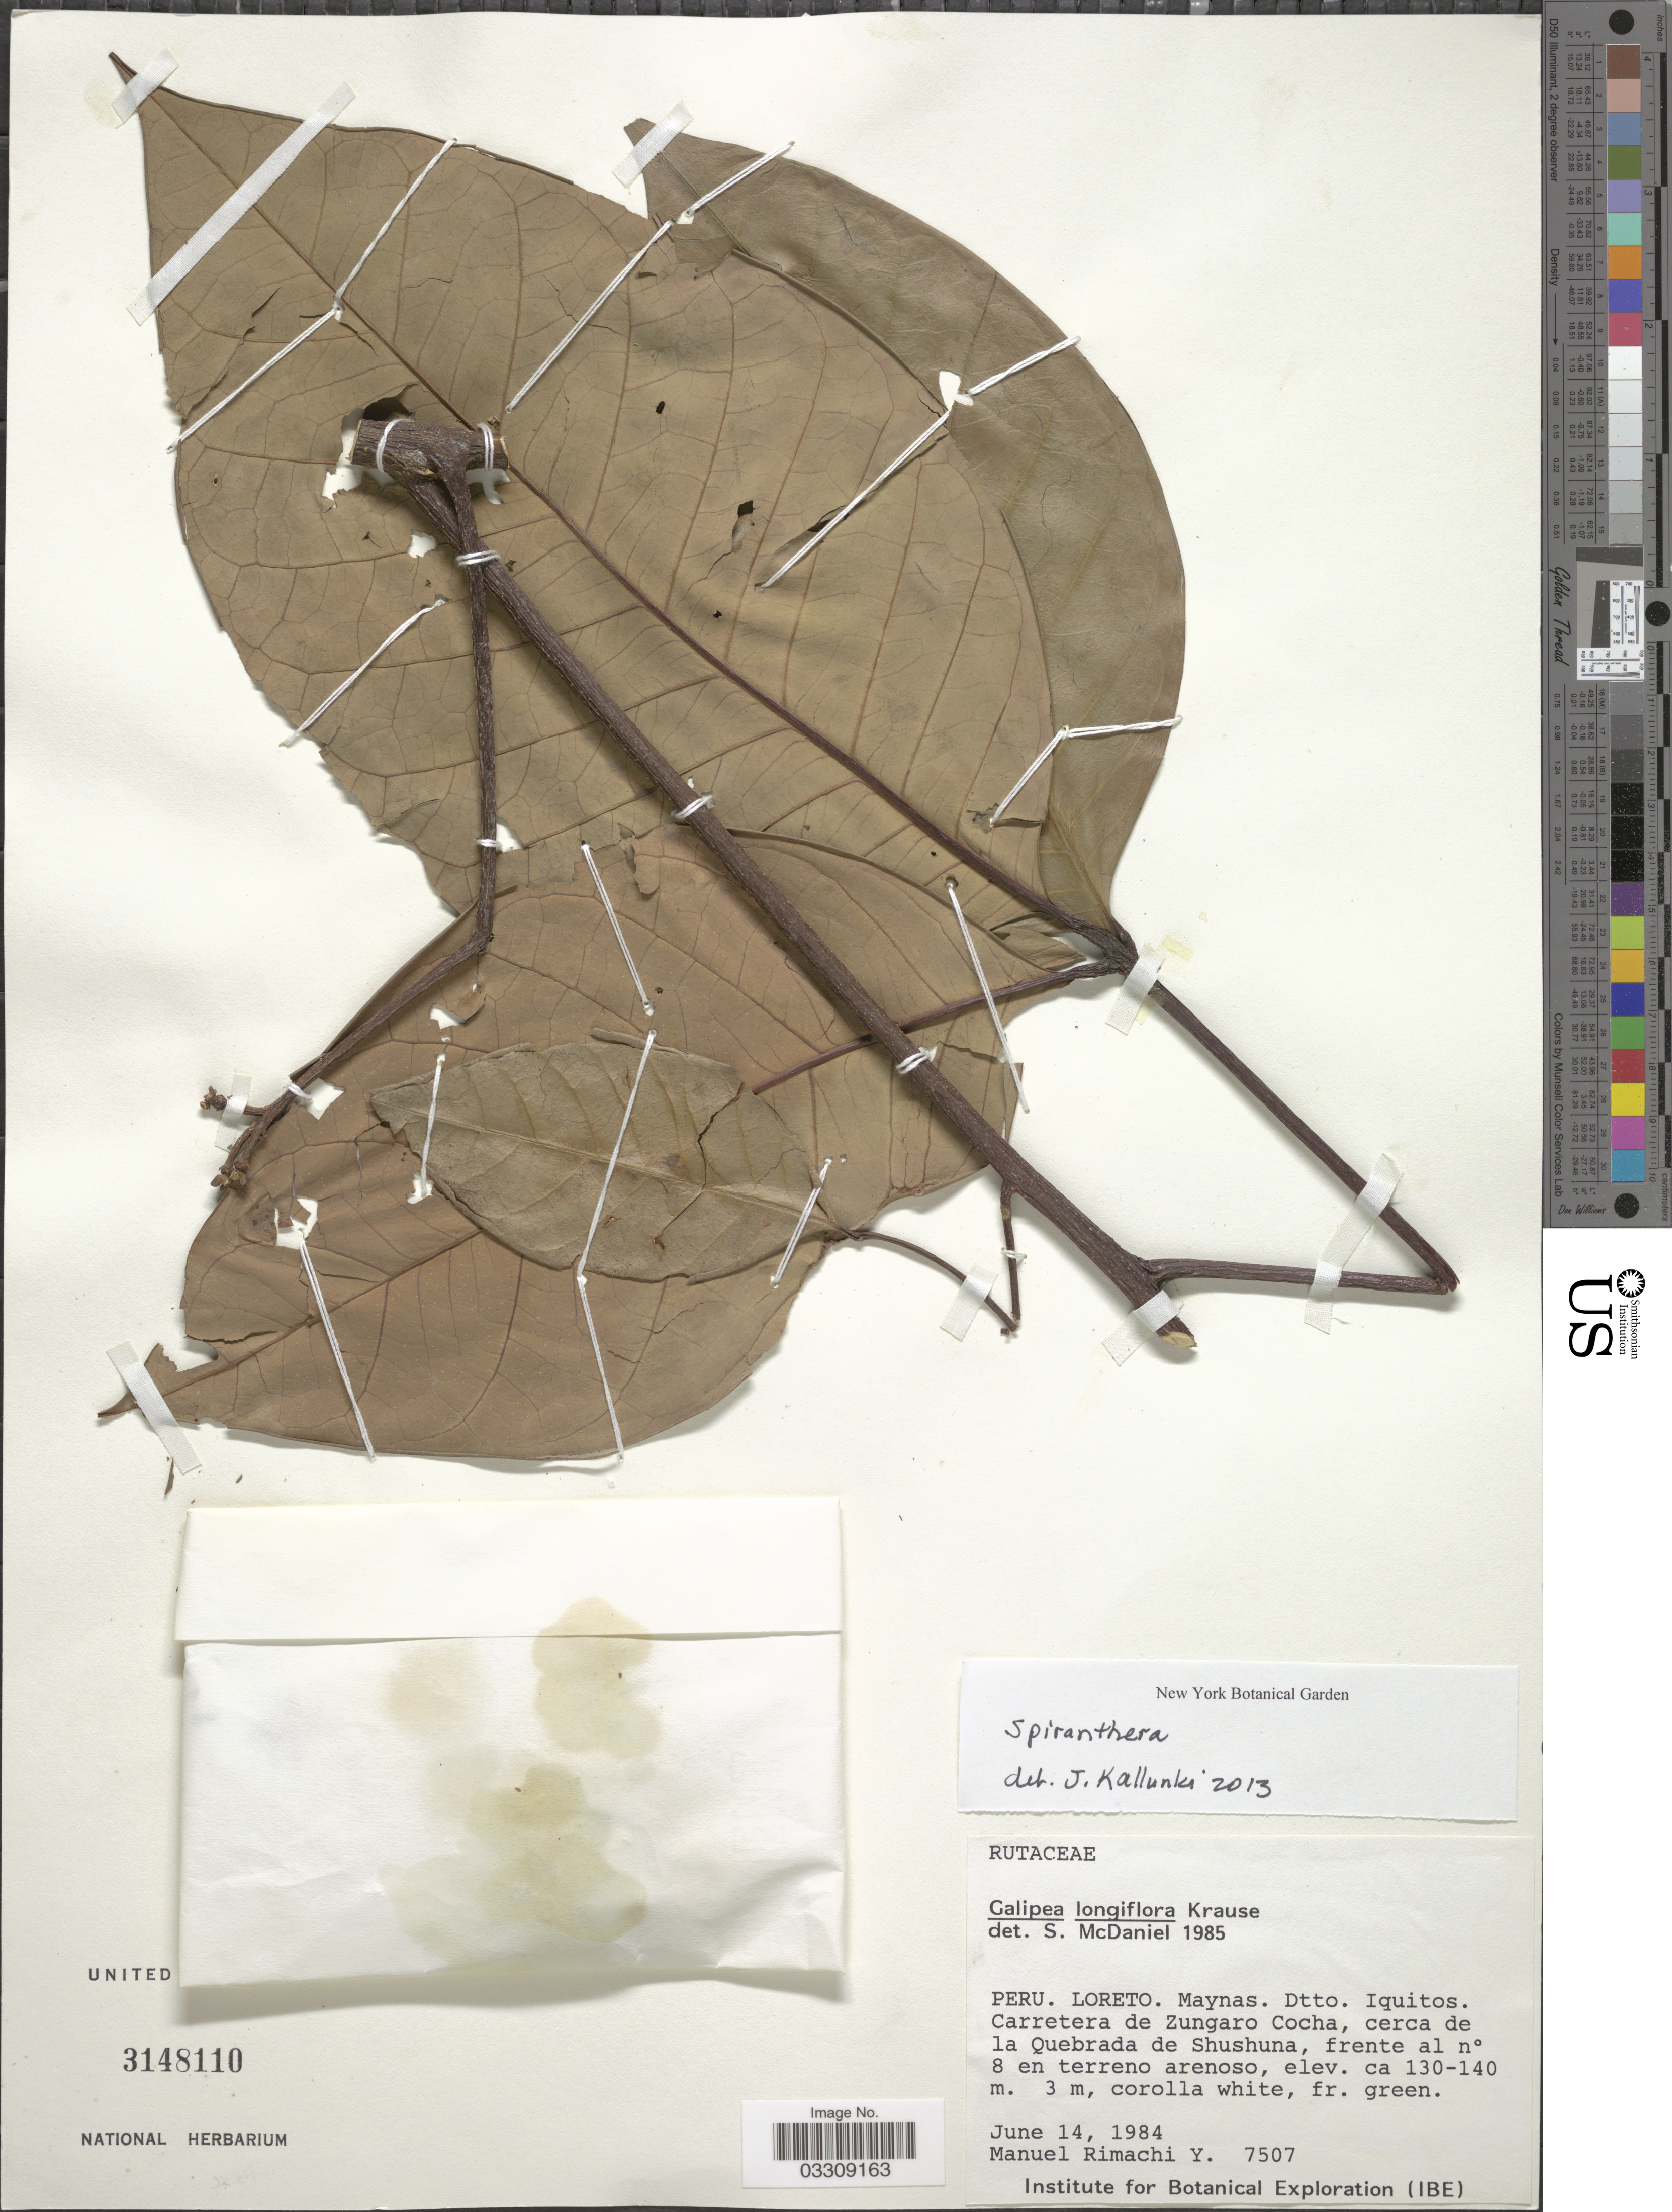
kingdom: Plantae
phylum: Tracheophyta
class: Magnoliopsida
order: Sapindales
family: Rutaceae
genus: Spiranthera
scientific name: Spiranthera peruviana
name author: L.A. Brito & Pirani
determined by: Londoño-Echeverri, Y.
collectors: M. Rimachi Y.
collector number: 7507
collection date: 1984-06-14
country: Peru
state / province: Loreto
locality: Maynas. Dtto. Iquitos. Carretera de Zungaro Cocha, cerca de la Quebrada de Shushuna, frente al n° 8 en terreno arenoso.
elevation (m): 130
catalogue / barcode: US 3148110